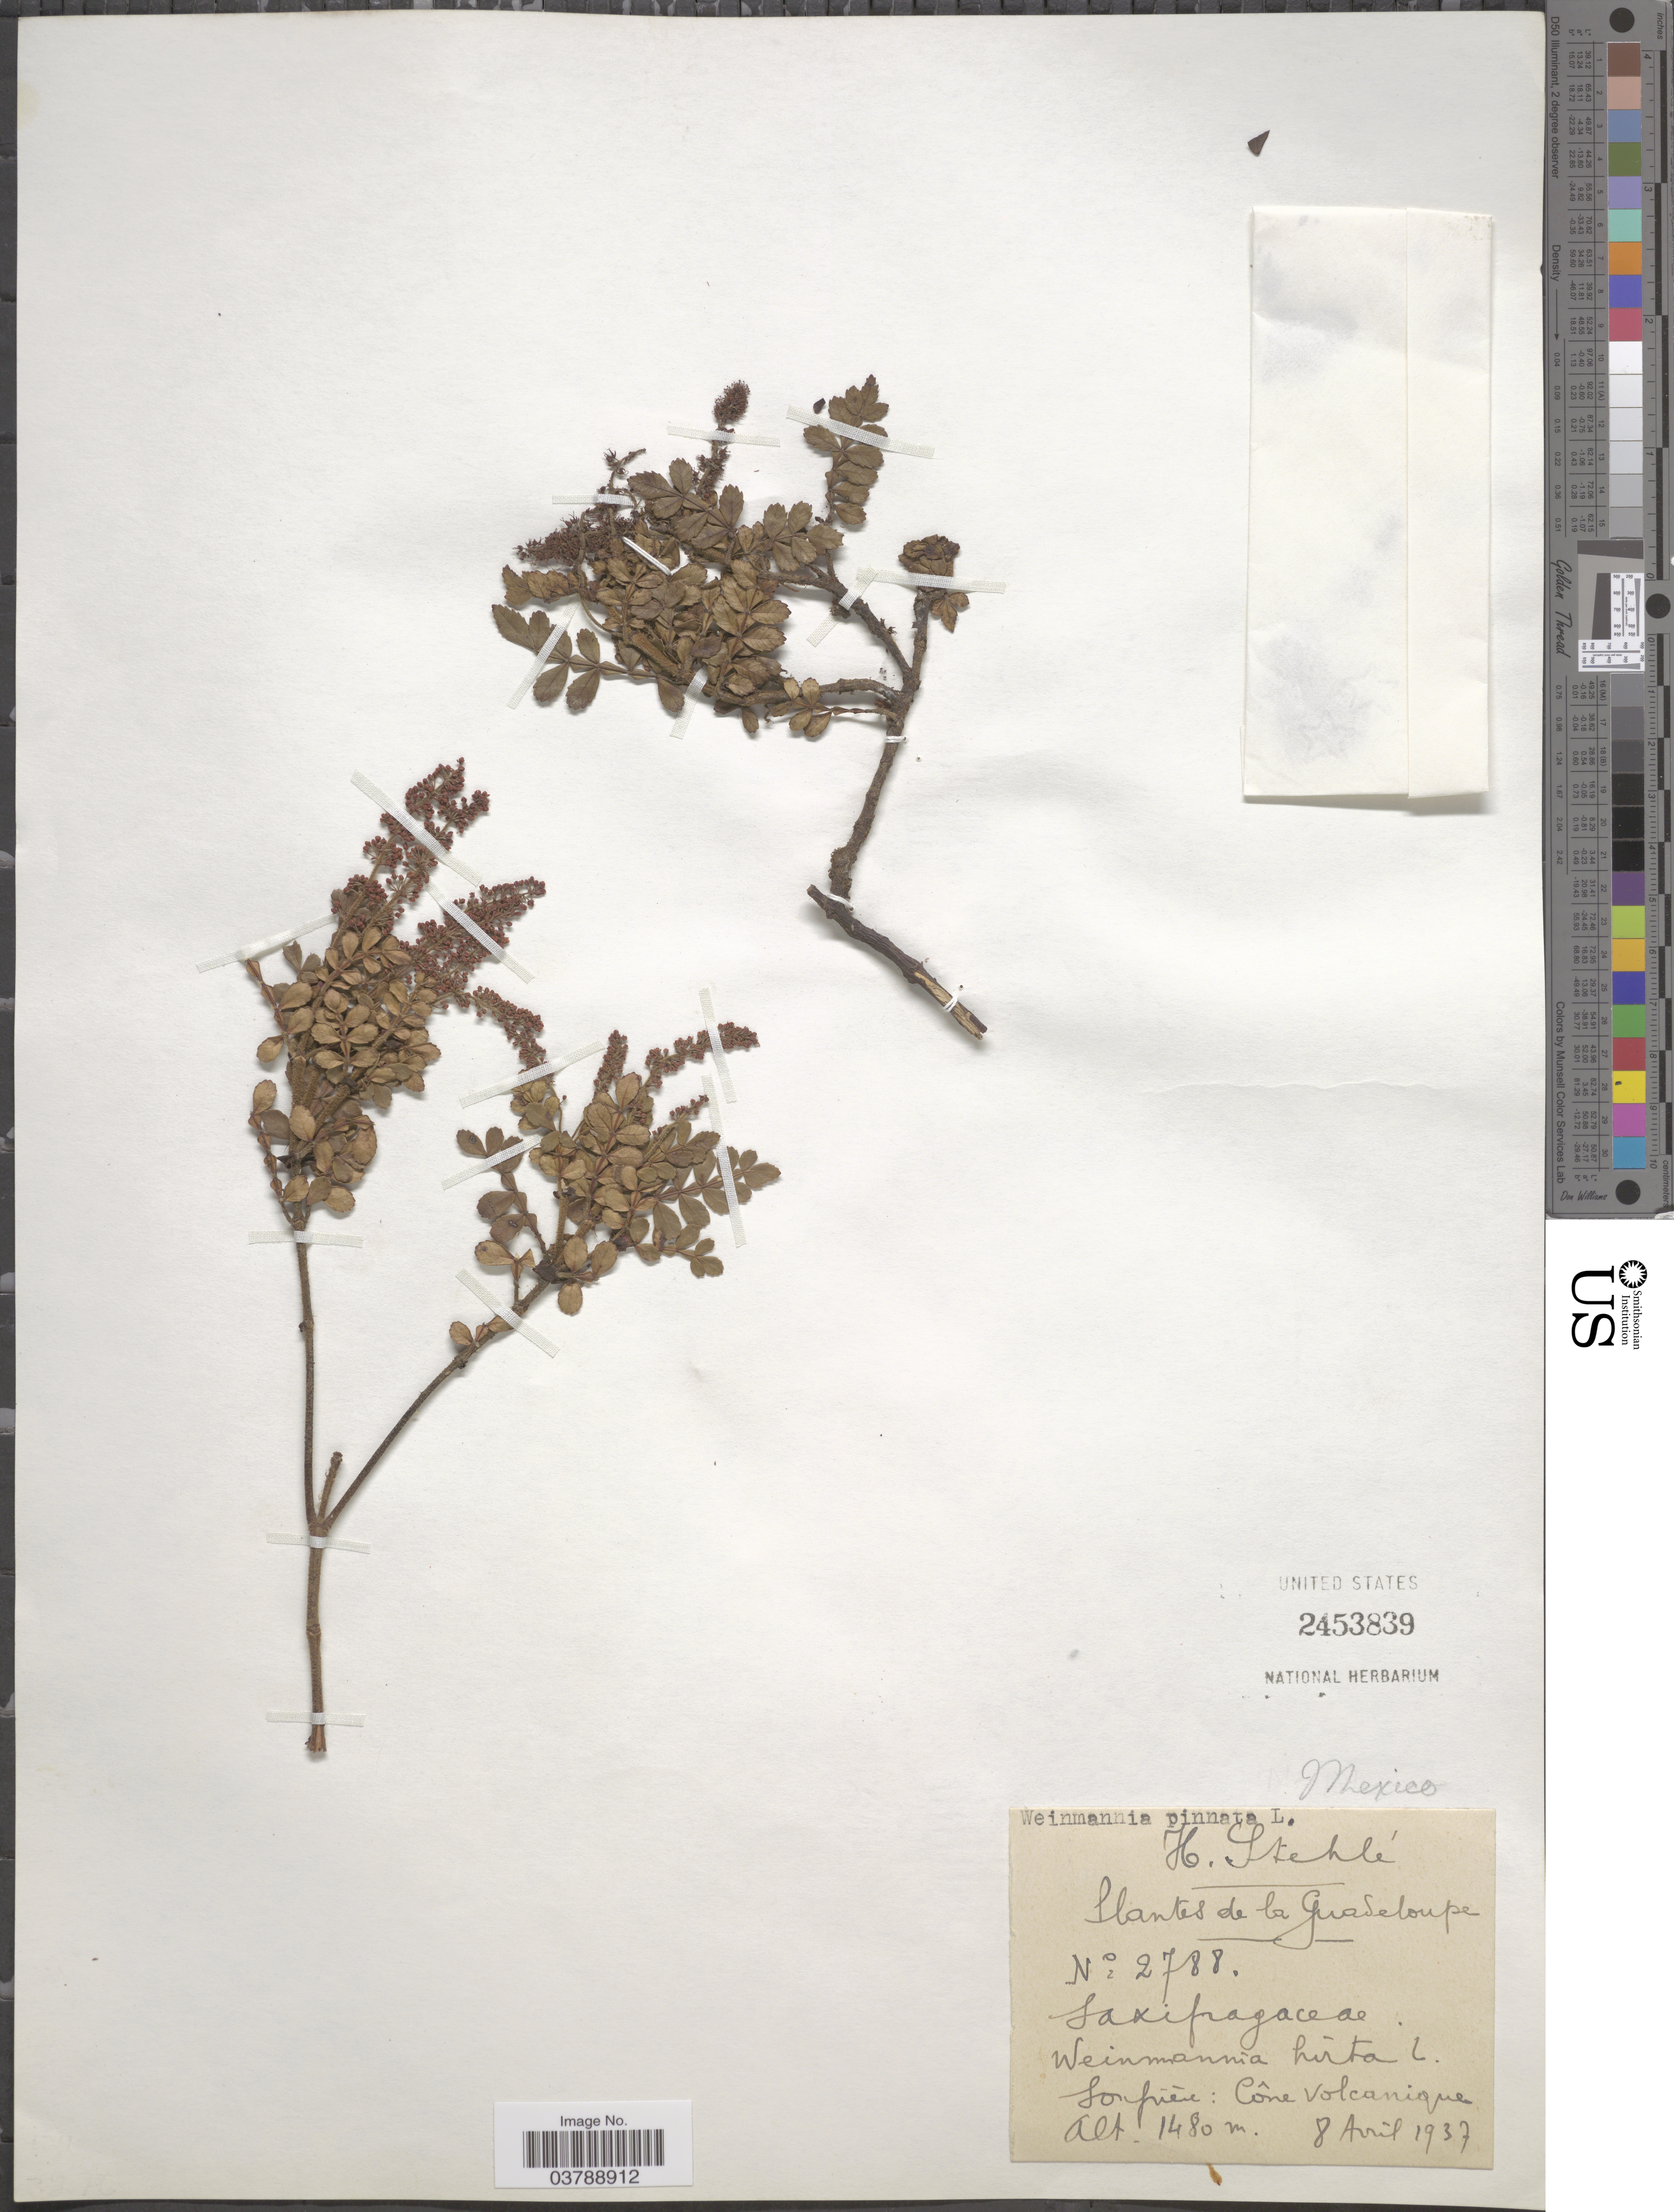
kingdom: Plantae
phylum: Tracheophyta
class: Magnoliopsida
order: Oxalidales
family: Cunoniaceae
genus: Weinmannia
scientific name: Weinmannia pinnata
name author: L.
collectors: H. Stehlé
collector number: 2788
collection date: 1937-04-08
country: Guadeloupe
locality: Soufrière: Cône volcanique.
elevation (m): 1480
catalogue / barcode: US 2453839